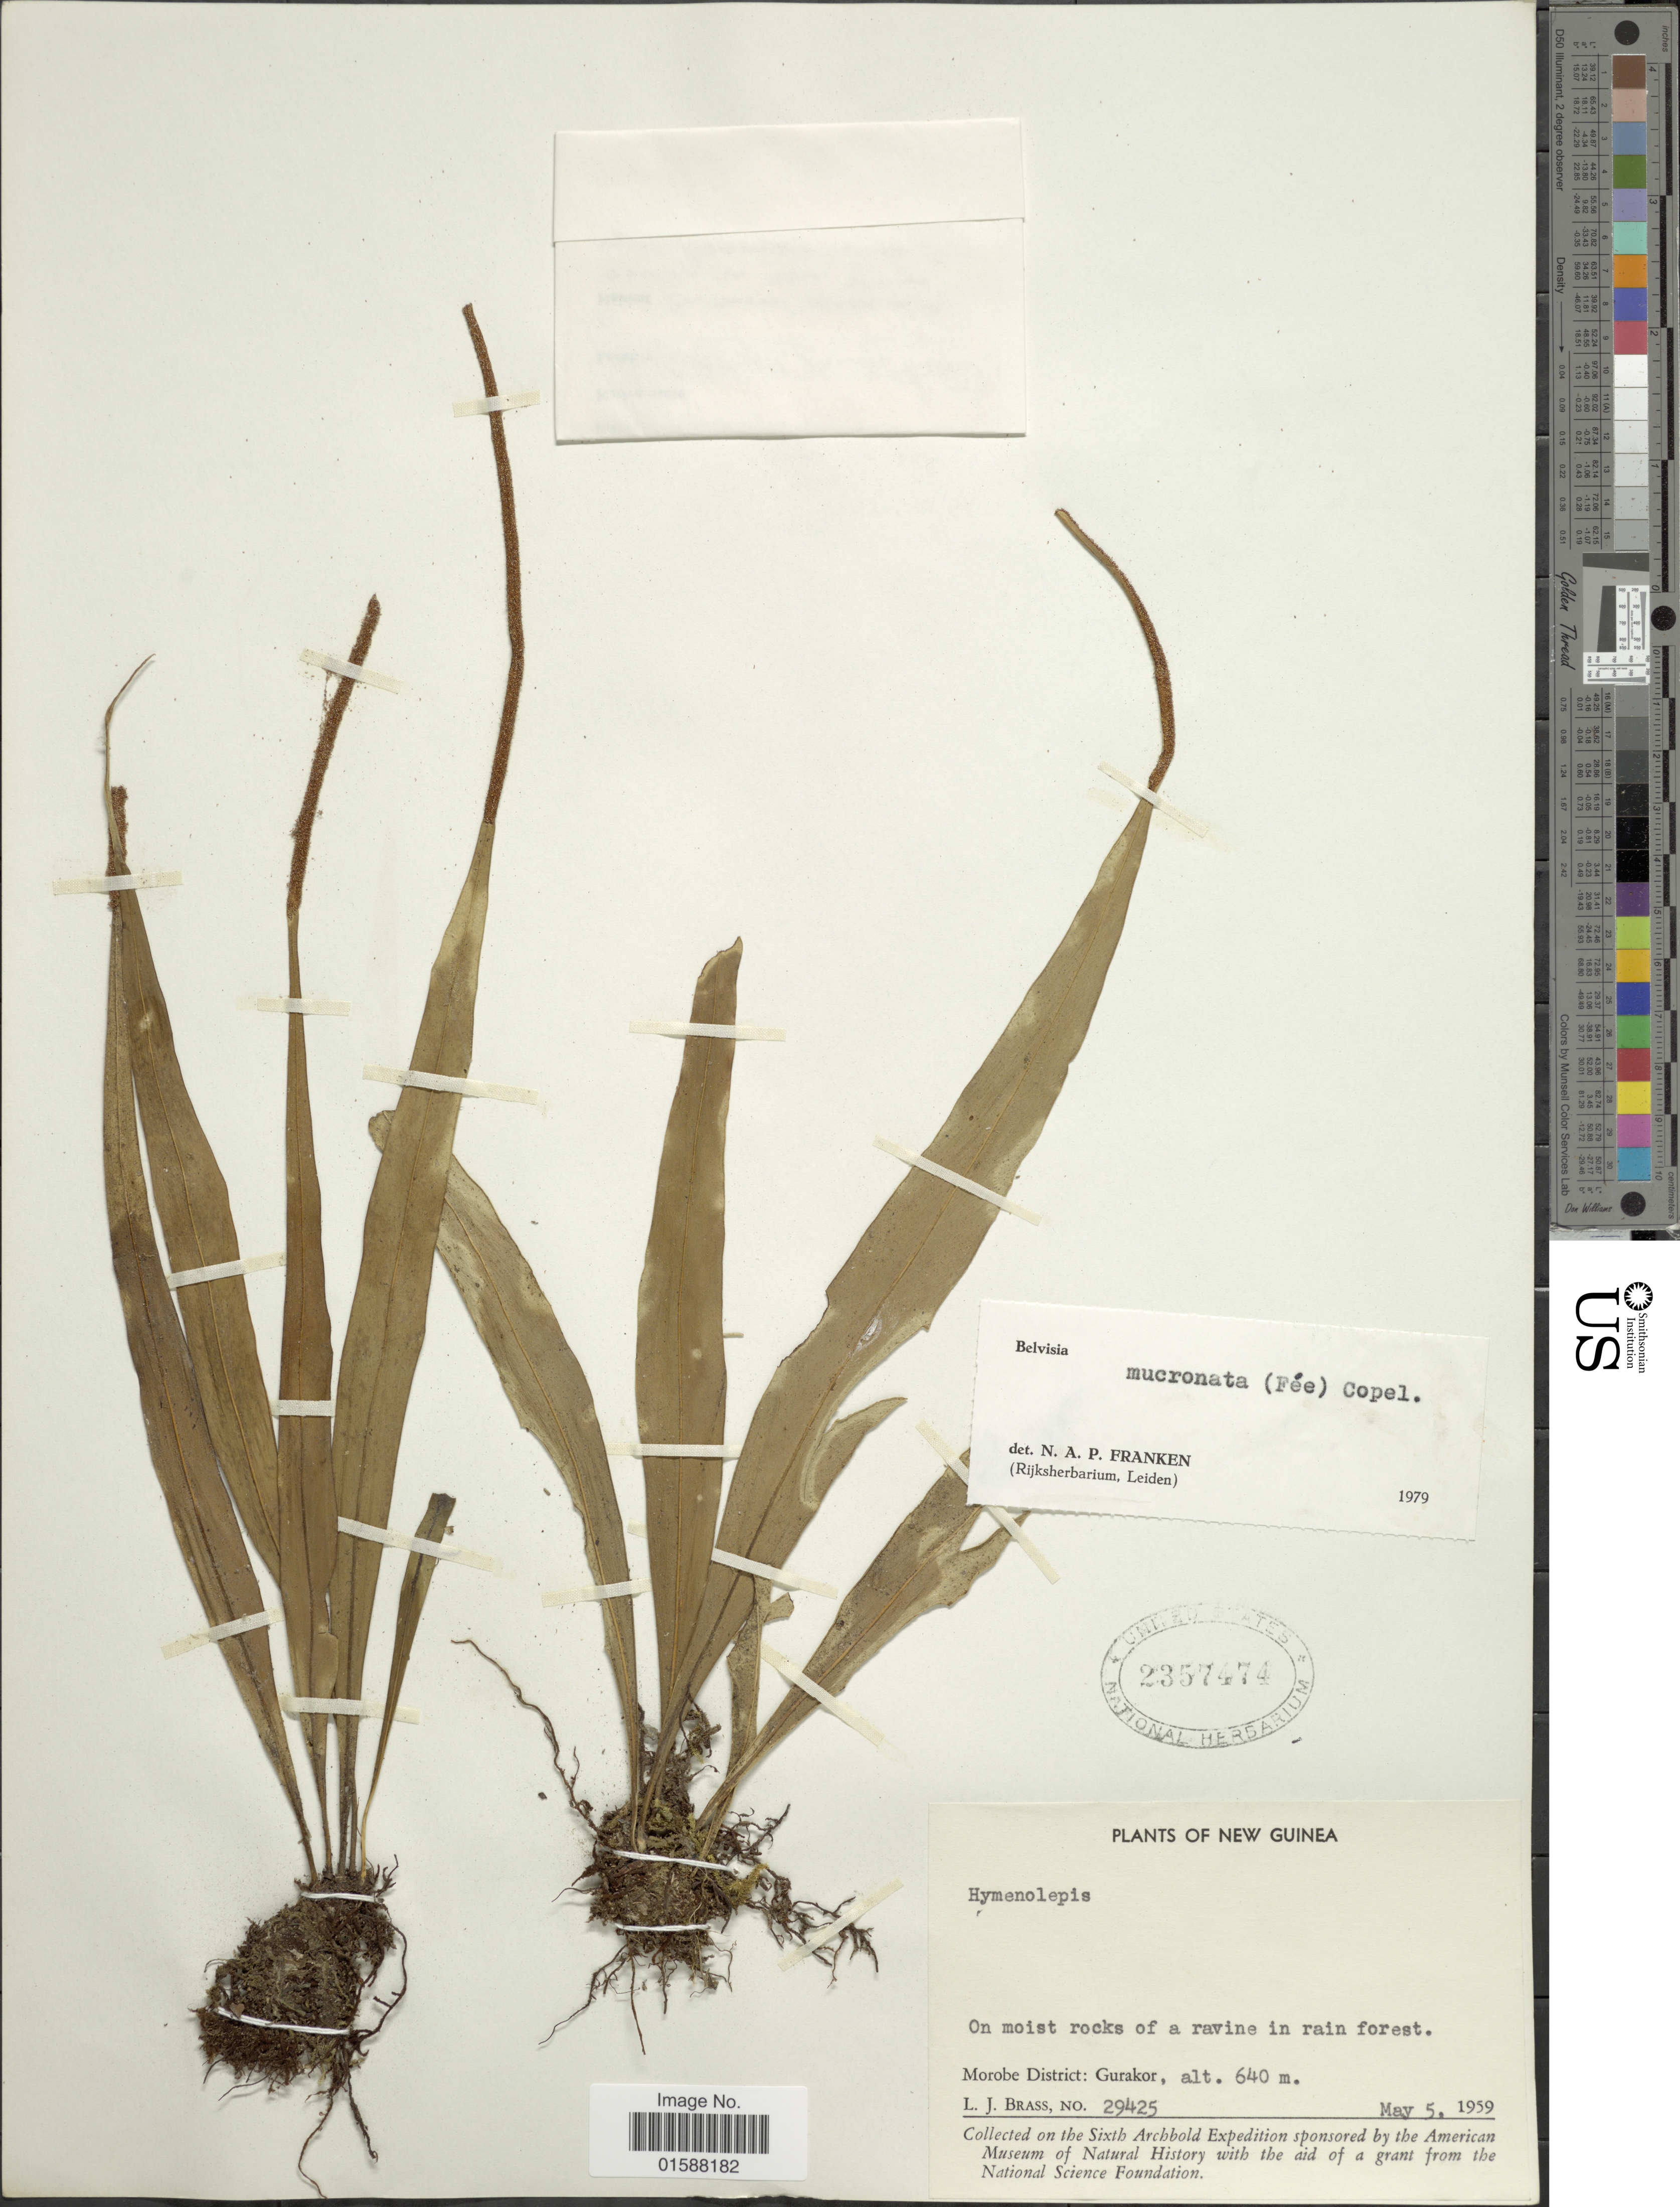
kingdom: Plantae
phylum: Tracheophyta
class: Polypodiopsida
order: Polypodiales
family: Polypodiaceae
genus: Lepisorus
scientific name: Lepisorus mucronatus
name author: (Fée) Li S. Wang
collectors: L. J. Brass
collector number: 29425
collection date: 1959-05-05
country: Papua New Guinea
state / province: Morobe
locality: New Guinea. Gurakor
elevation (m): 640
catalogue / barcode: US 2357474